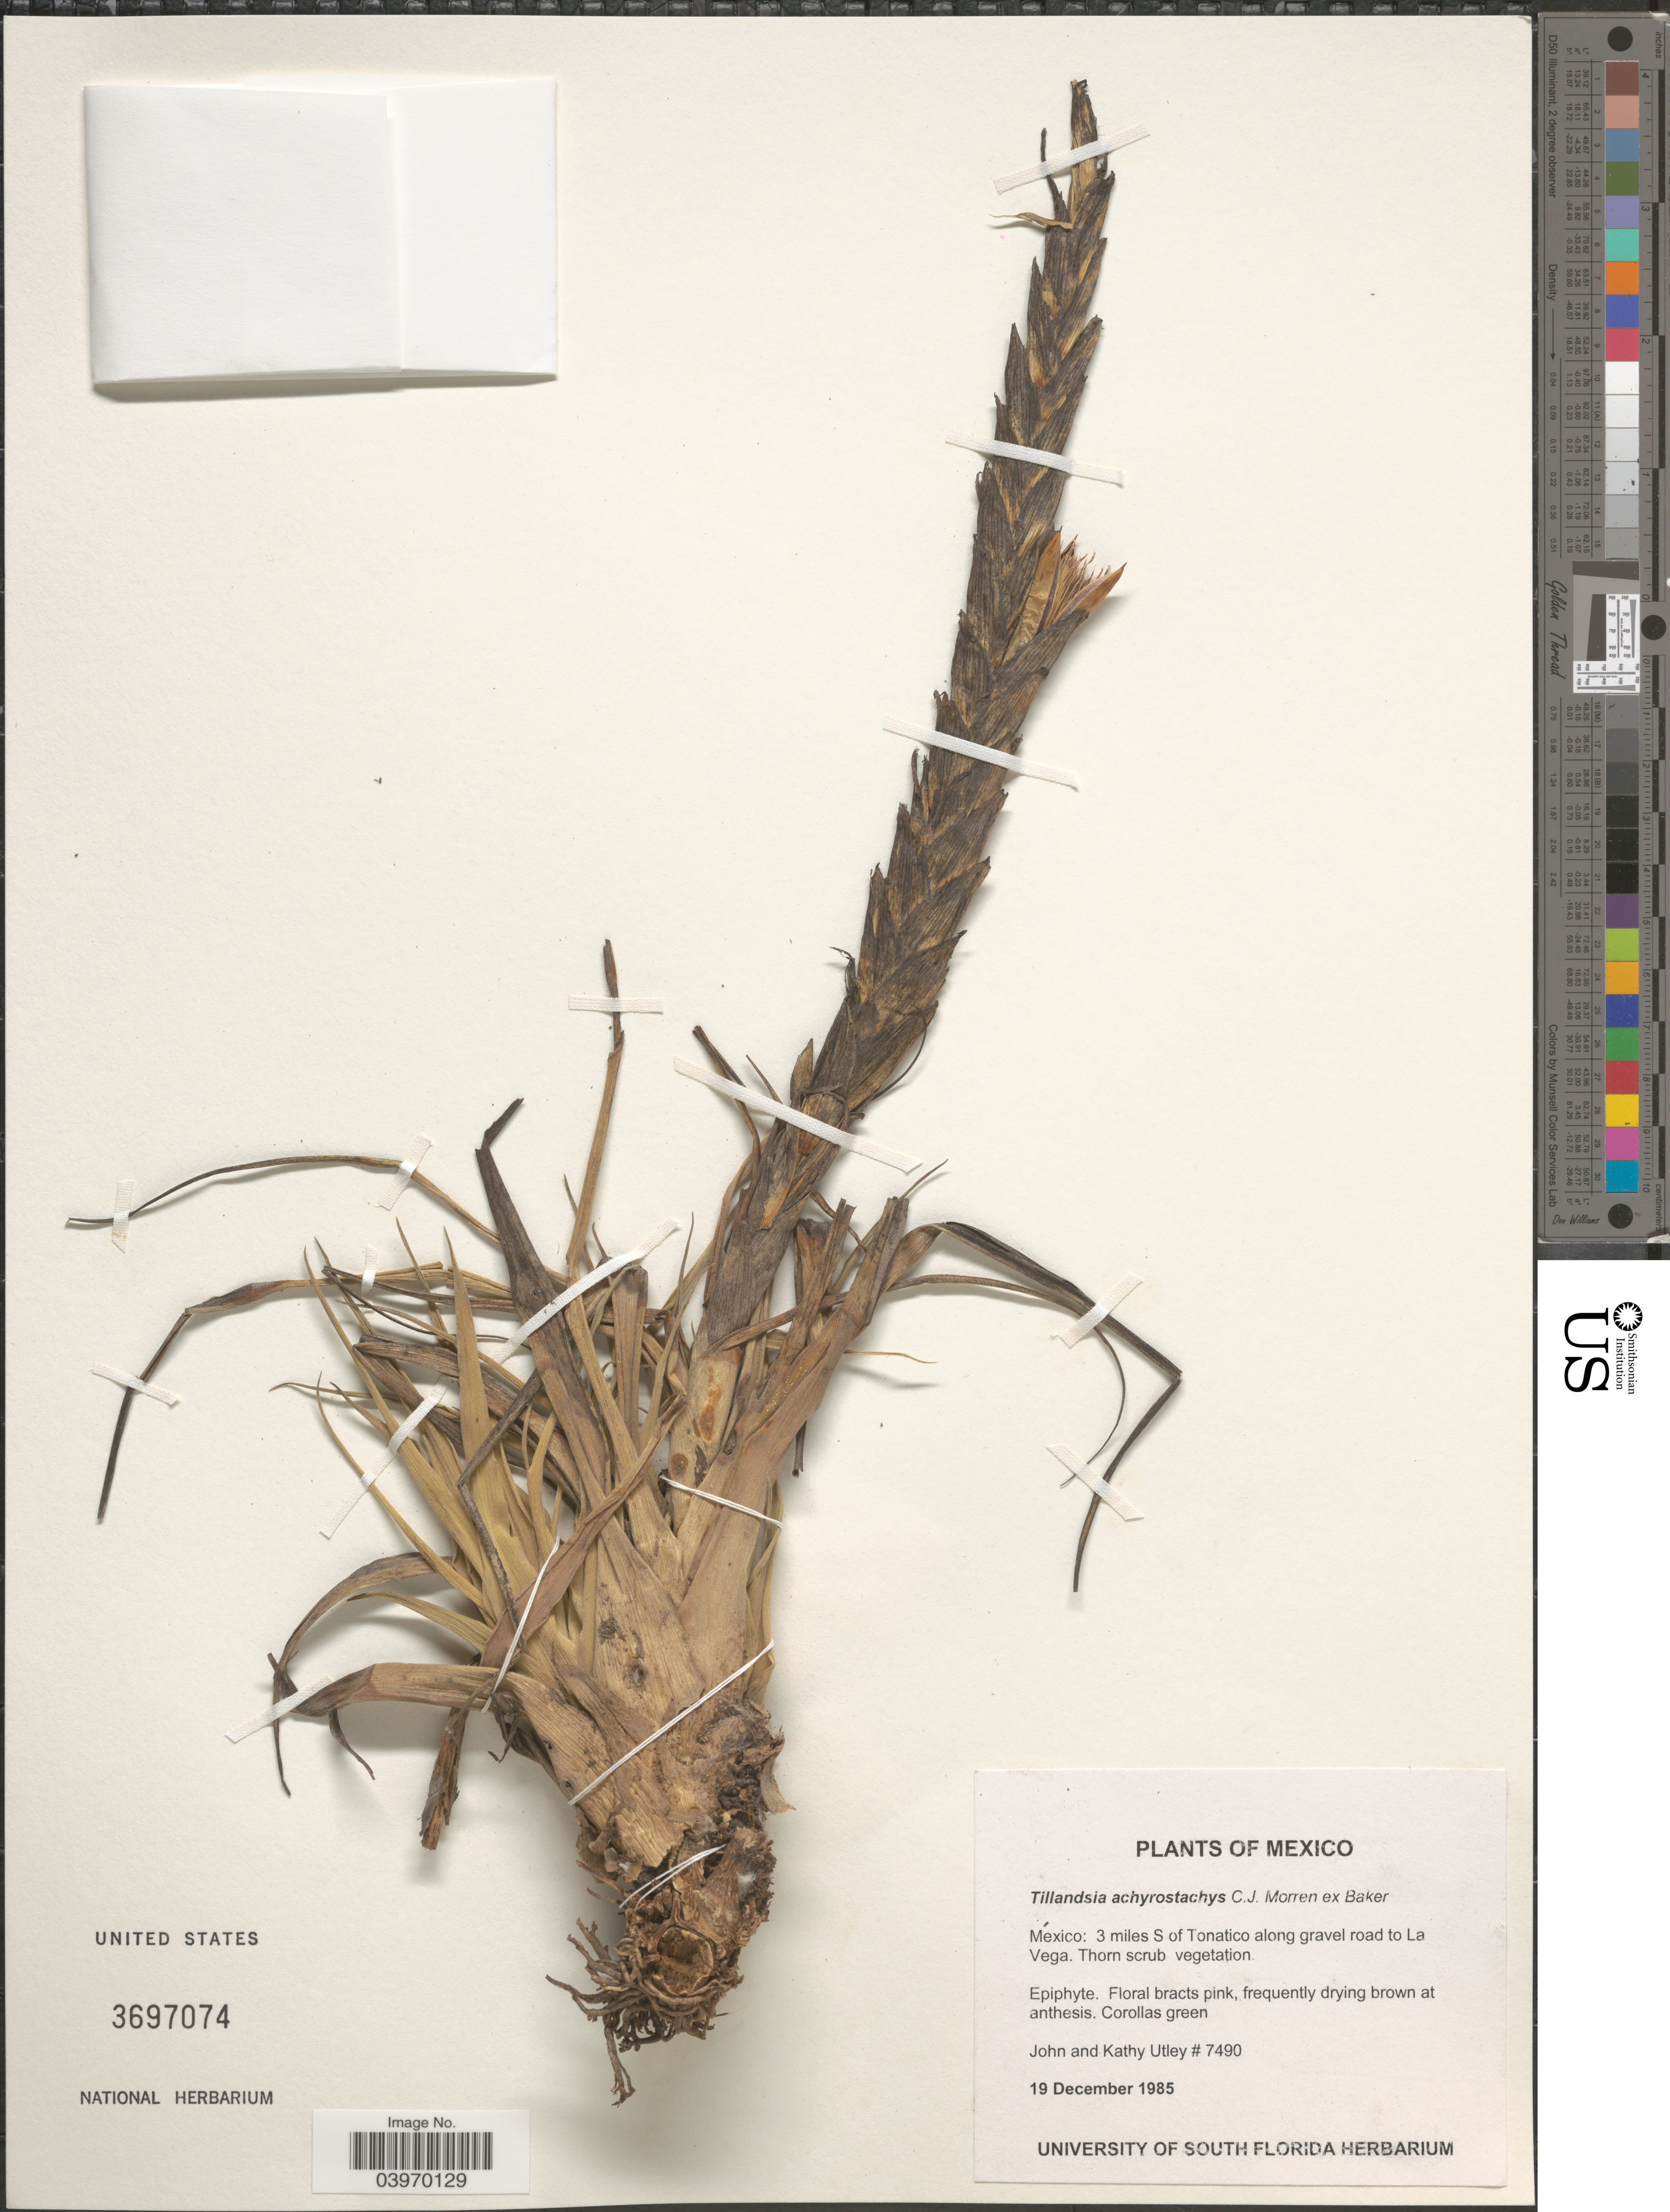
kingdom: Plantae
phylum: Tracheophyta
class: Liliopsida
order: Poales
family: Bromeliaceae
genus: Tillandsia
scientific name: Tillandsia achyrostachys var. achyrostachys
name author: É. Morren ex Baker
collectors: J. F. Utley & K. Burt-Utley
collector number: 7490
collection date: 1985-12-19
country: Mexico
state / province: México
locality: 3 miles S of Tonatico along gravel road to La Vega.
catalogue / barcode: US 3697074